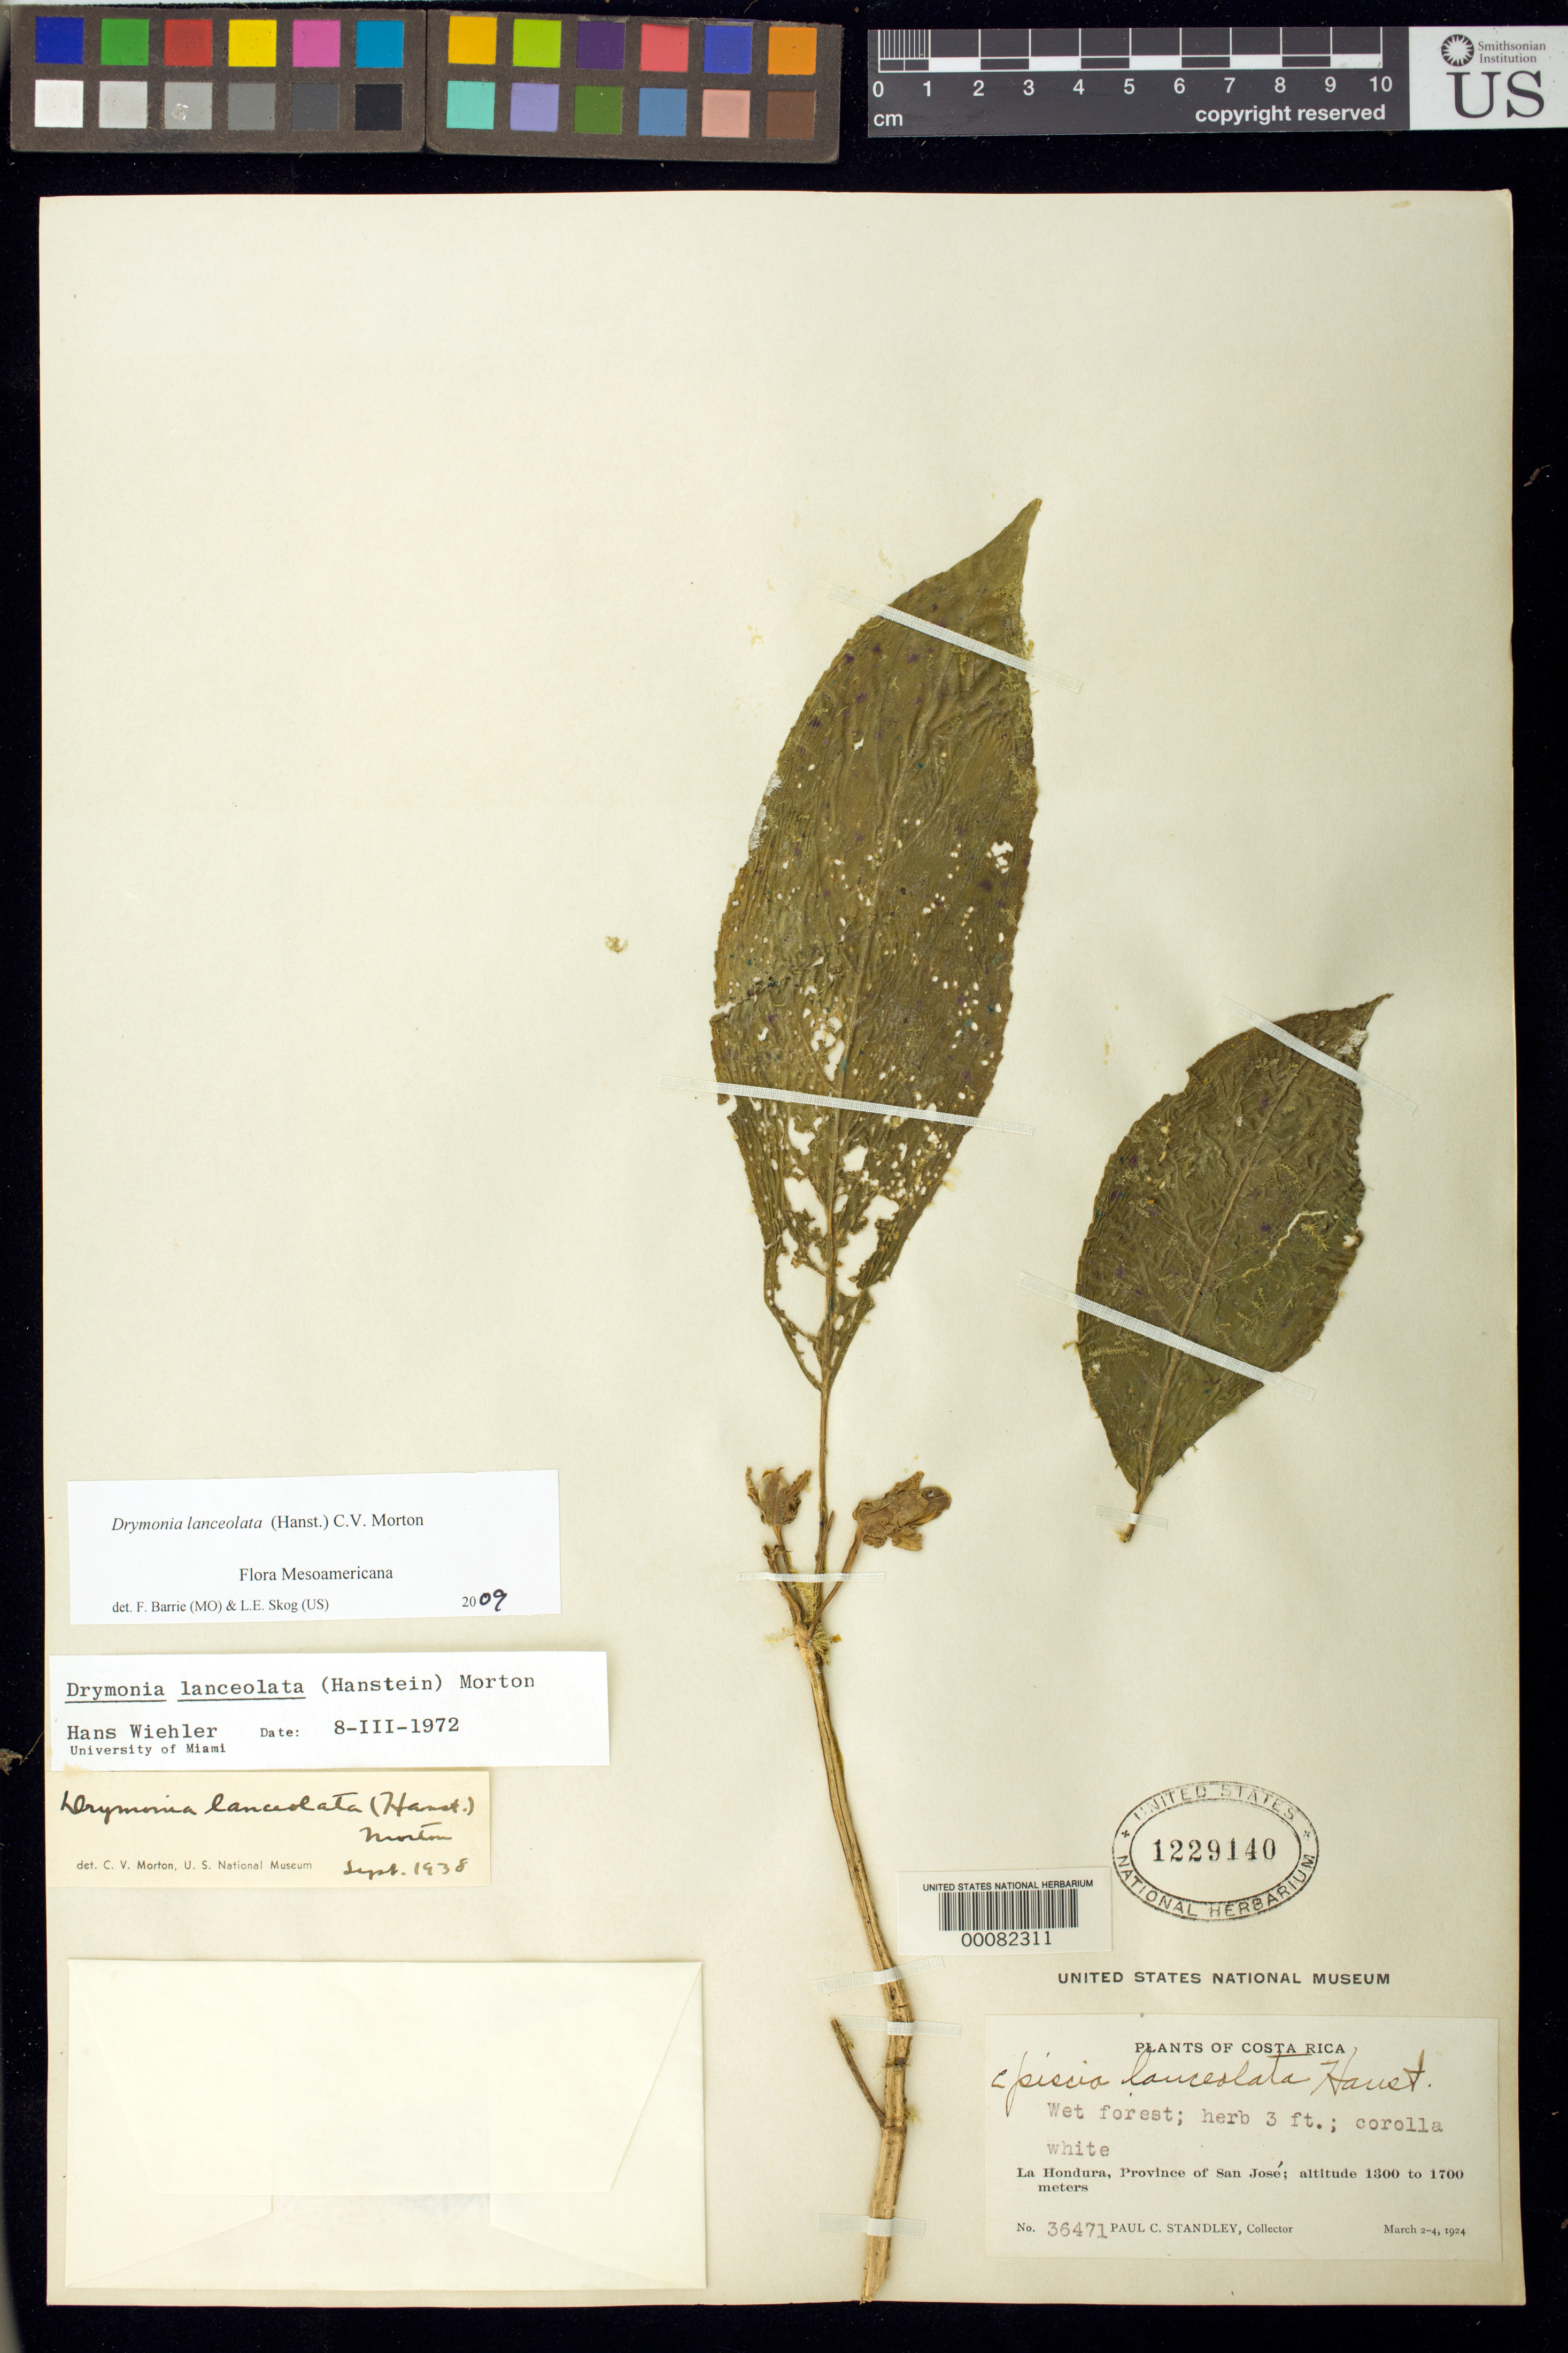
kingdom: Plantae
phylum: Tracheophyta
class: Magnoliopsida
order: Lamiales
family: Gesneriaceae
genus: Drymonia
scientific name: Drymonia lanceolata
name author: (Hanst.) C.V. Morton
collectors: P. C. Standley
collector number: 36471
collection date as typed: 2-4 Mar 1924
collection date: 1924-03-02/1924-03-04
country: Costa Rica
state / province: San José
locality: La Hondura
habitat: Wet forest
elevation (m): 1300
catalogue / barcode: US 1229140